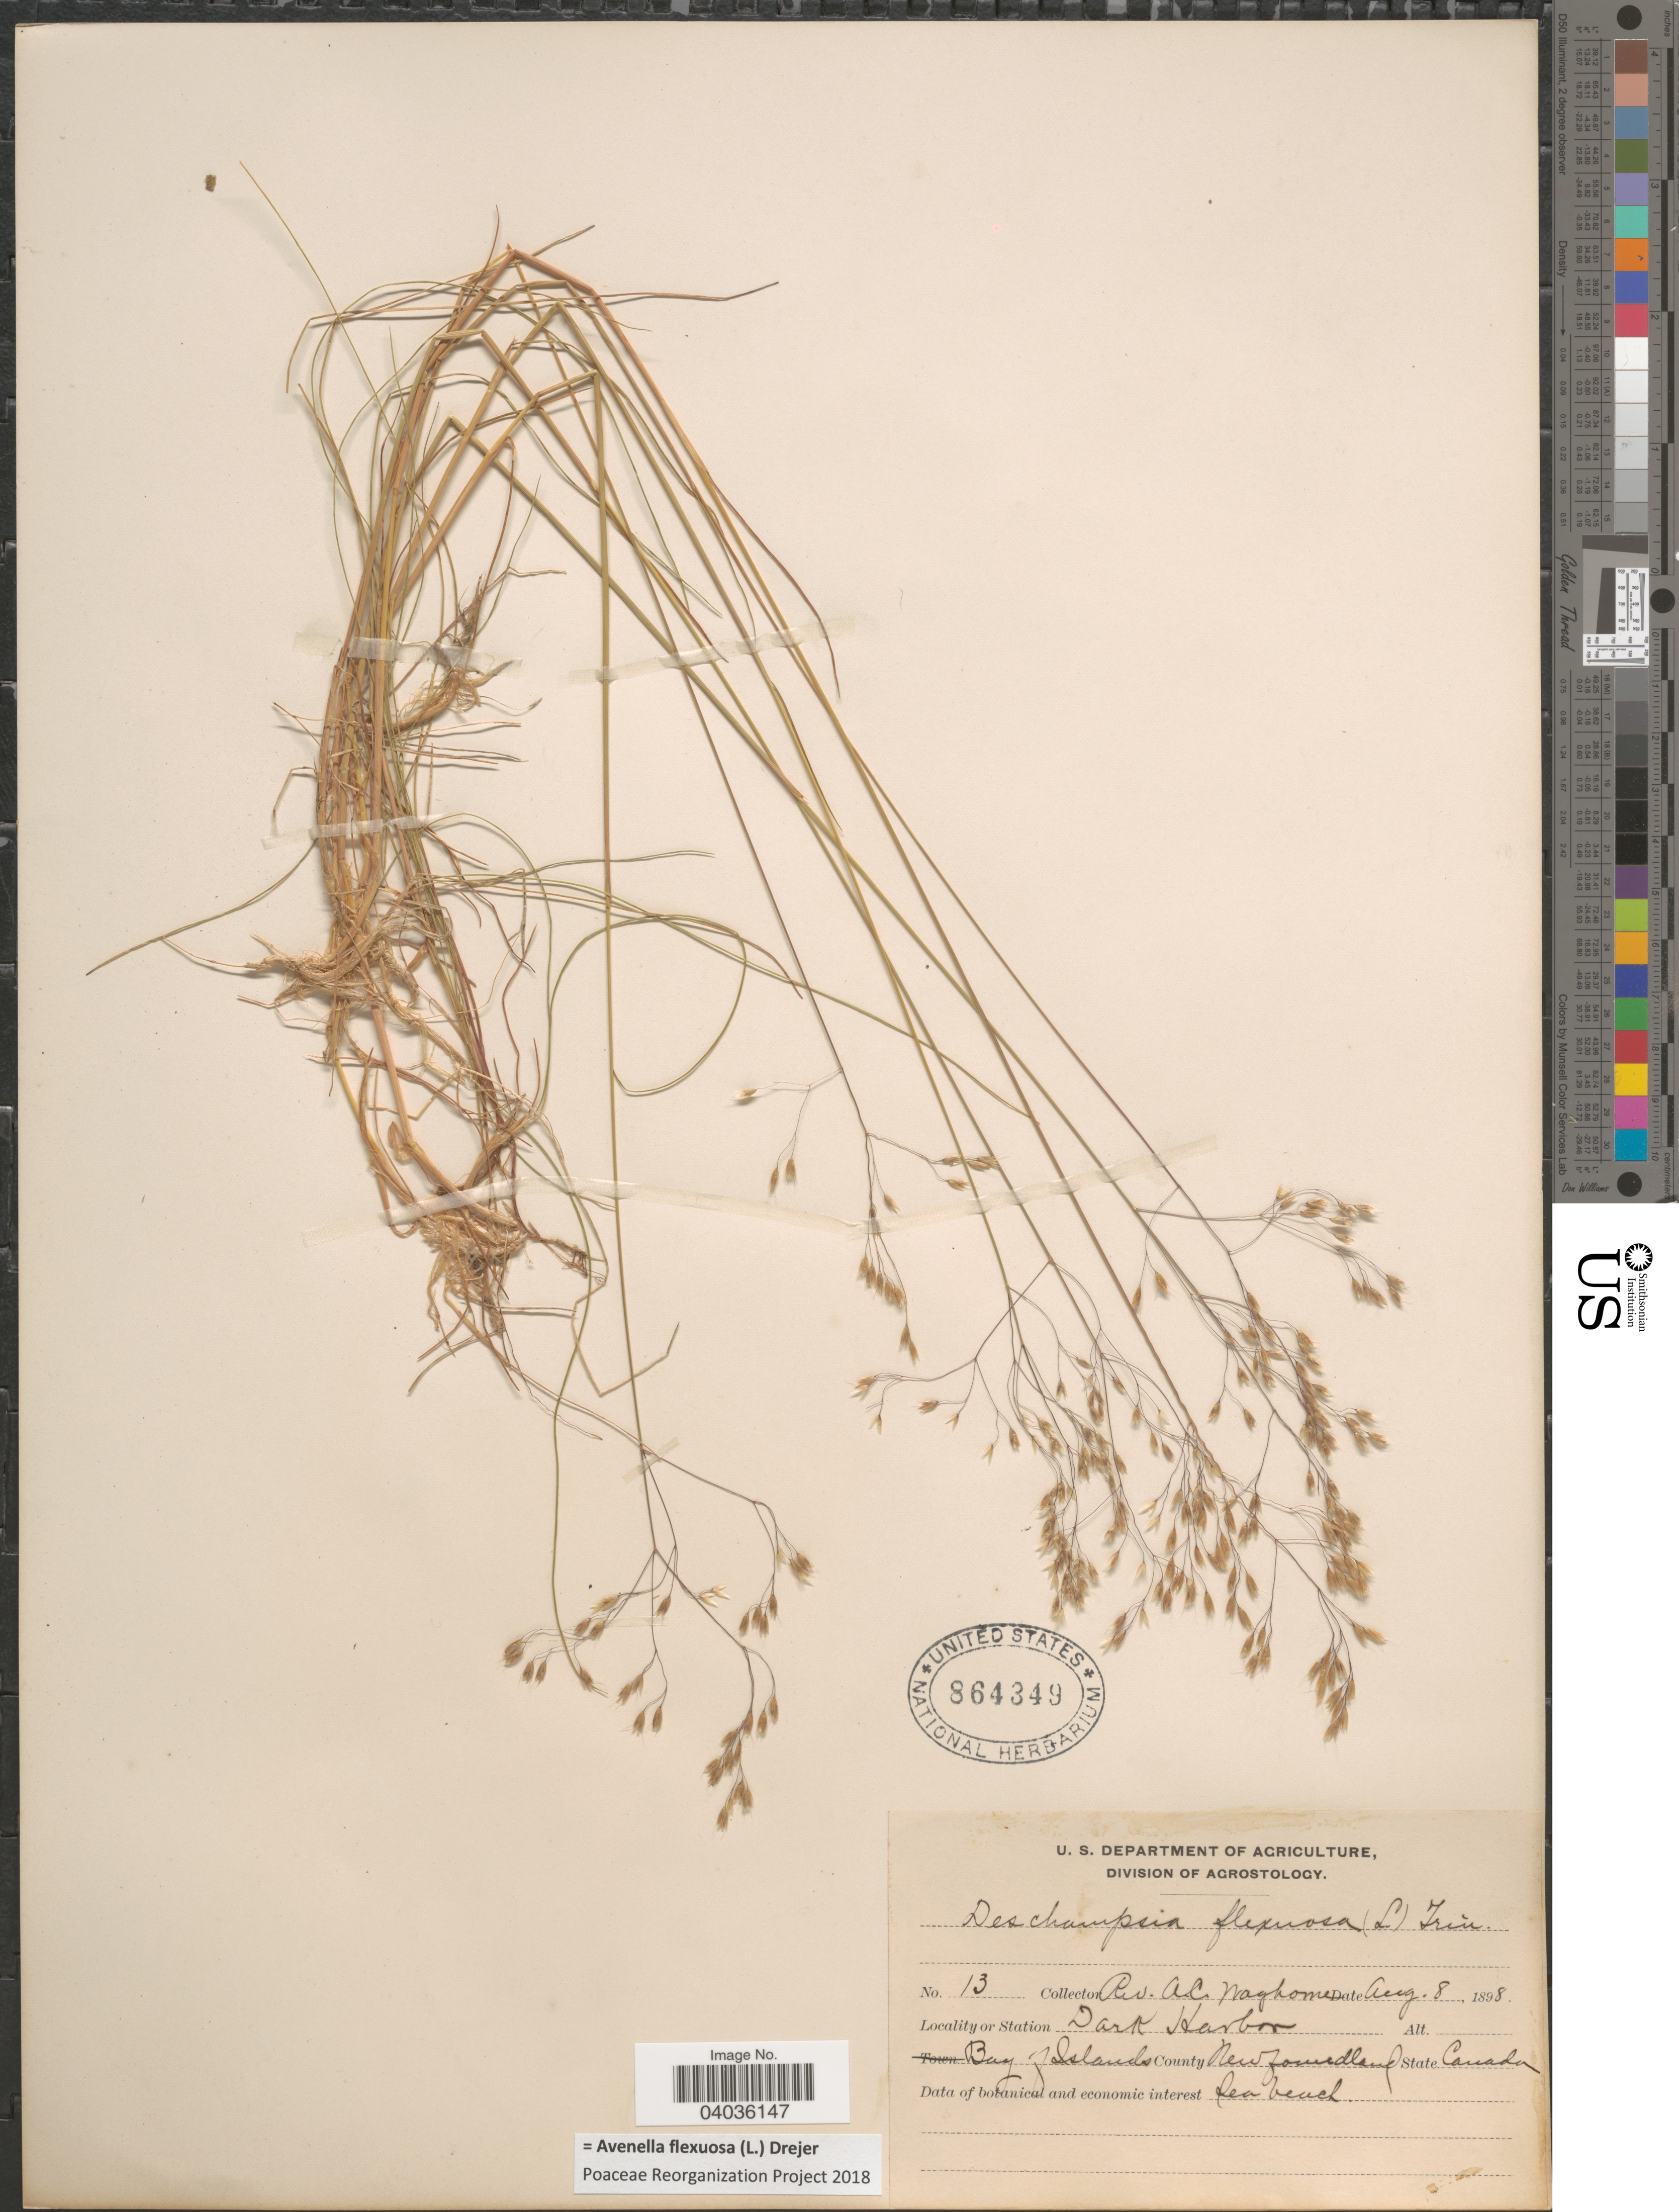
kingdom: Plantae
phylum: Tracheophyta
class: Liliopsida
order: Poales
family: Poaceae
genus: Avenella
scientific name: Avenella flexuosa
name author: (L.) Drejer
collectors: A. Waghorne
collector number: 13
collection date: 1898-08-08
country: Canada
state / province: Newfoundland and Labrador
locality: Dark Harbor. Bay of Islands.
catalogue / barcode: US 864349